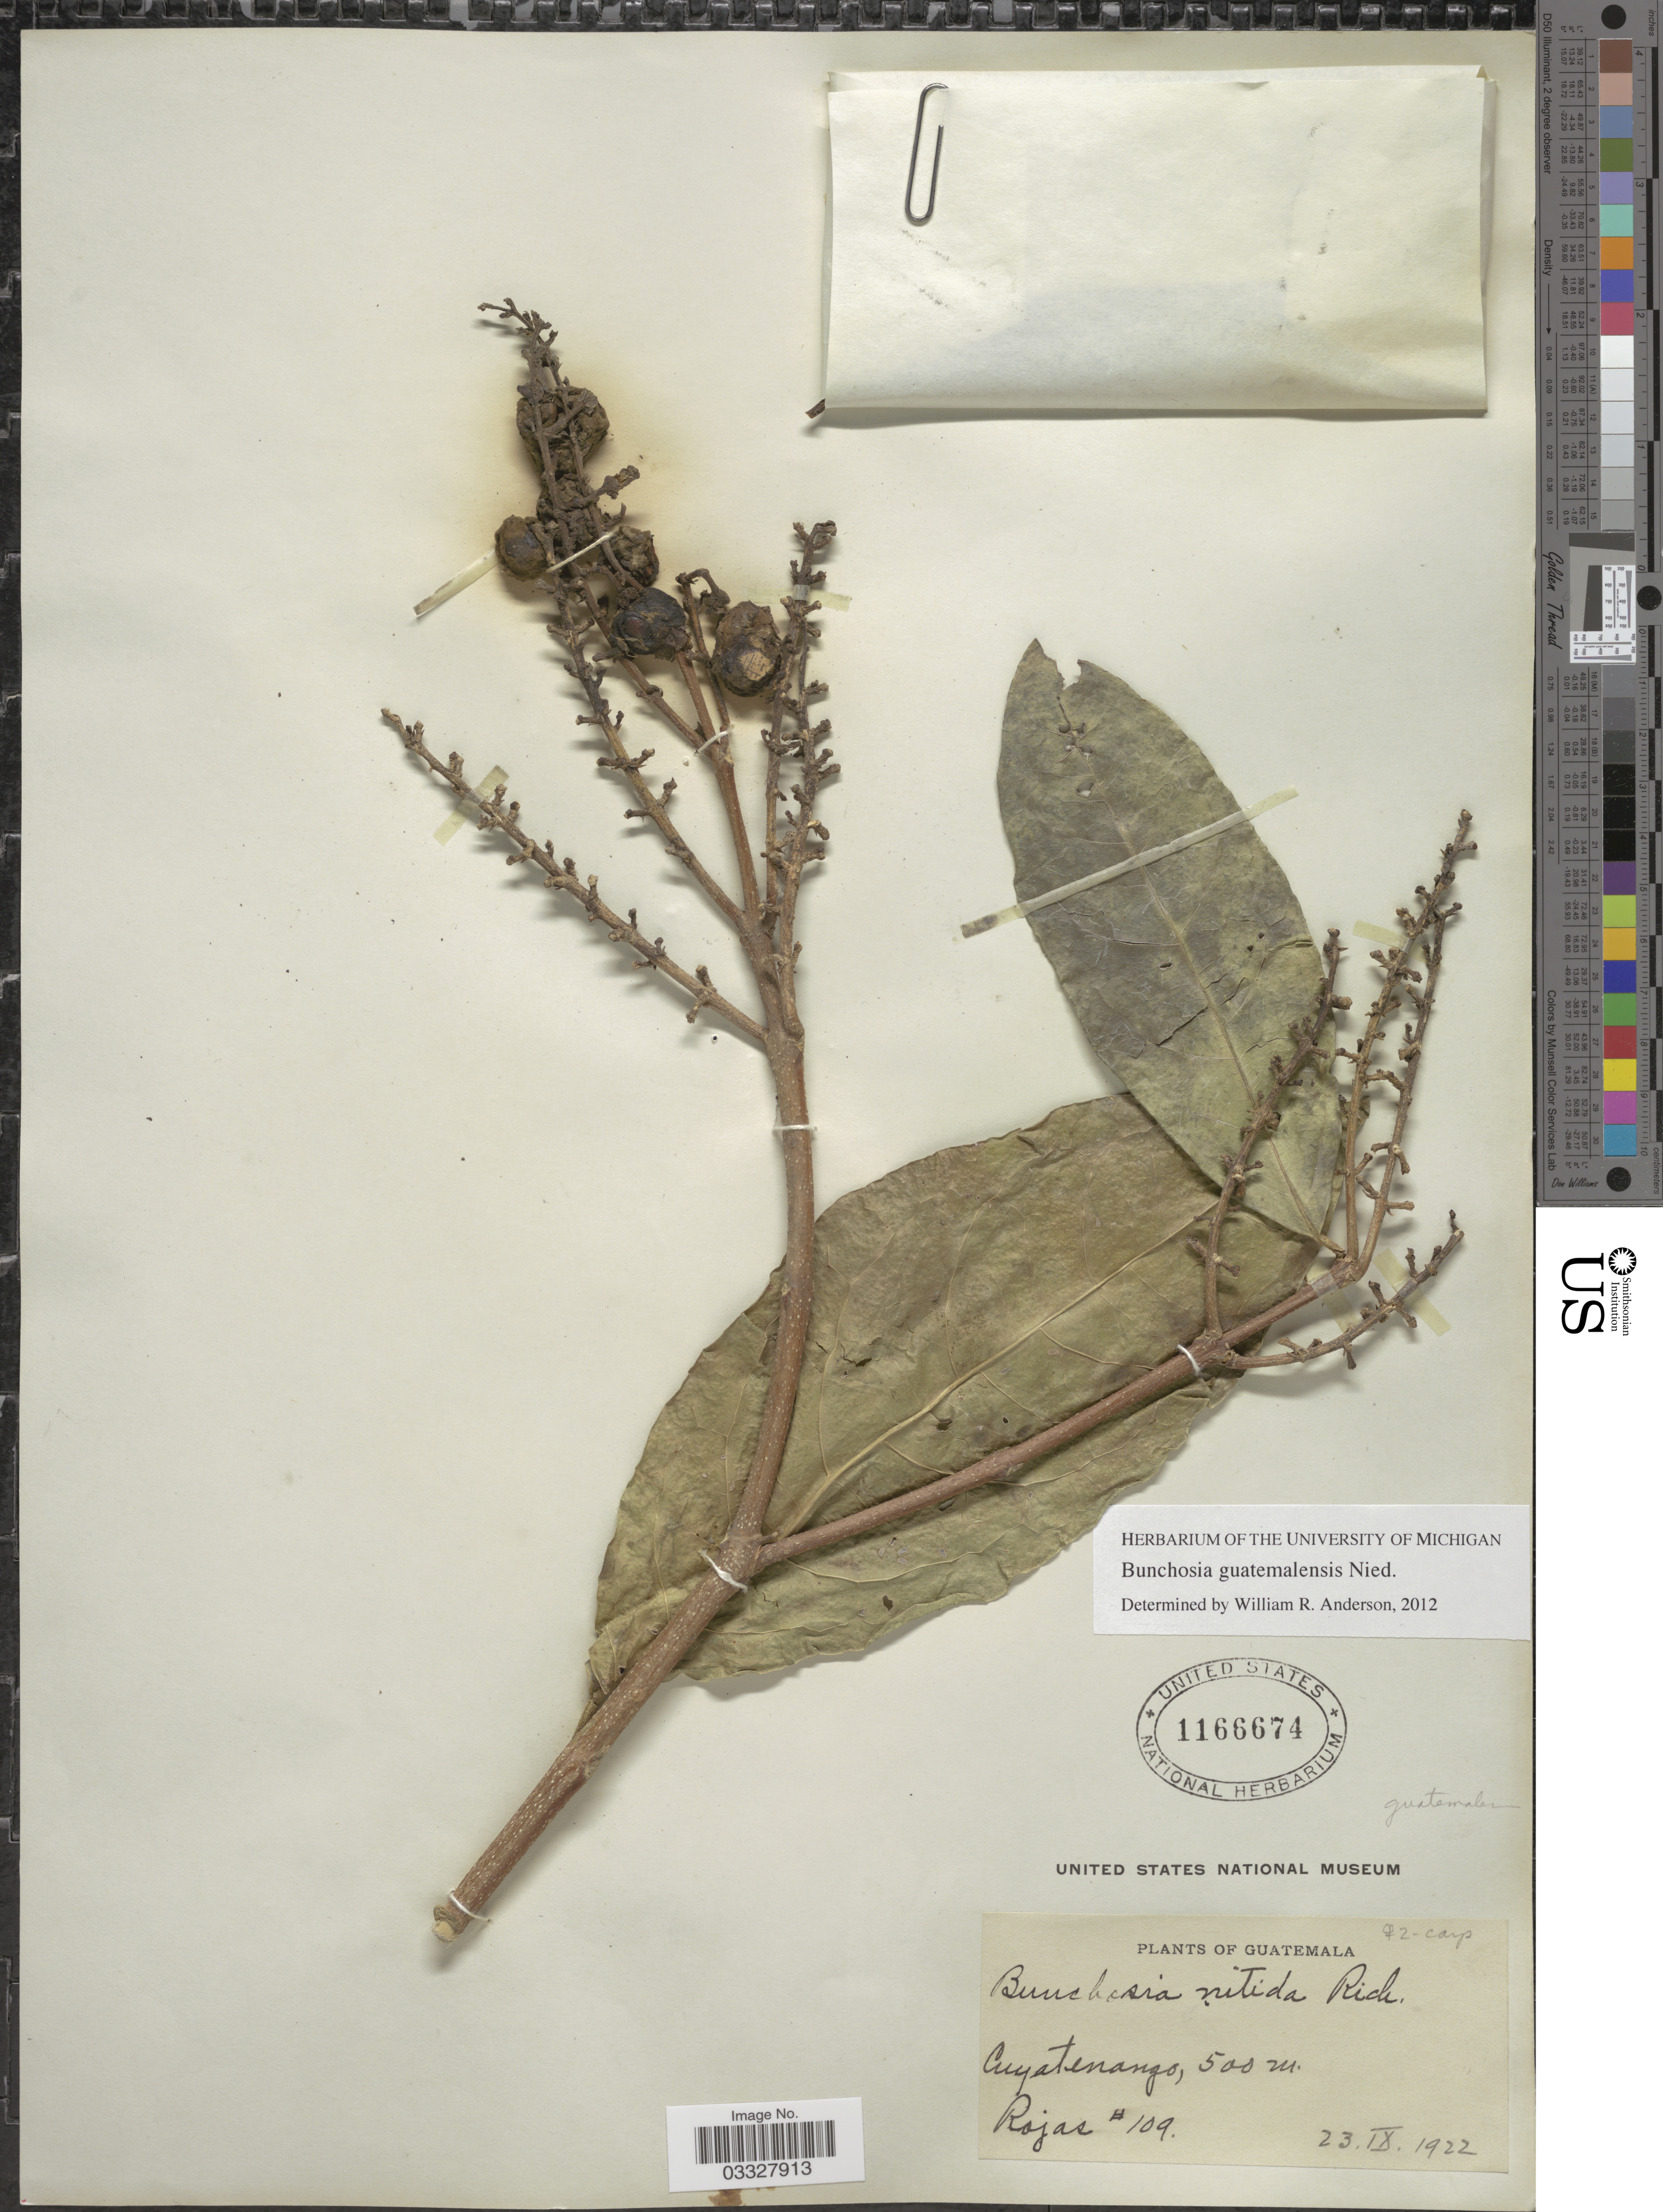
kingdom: Plantae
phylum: Tracheophyta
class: Magnoliopsida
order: Malpighiales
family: Malpighiaceae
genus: Bunchosia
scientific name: Bunchosia guatemalensis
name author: Nied.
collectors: Rojas, --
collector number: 109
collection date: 1922-09-23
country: Guatemala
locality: Cuyatenango.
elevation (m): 500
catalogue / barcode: US 1166674